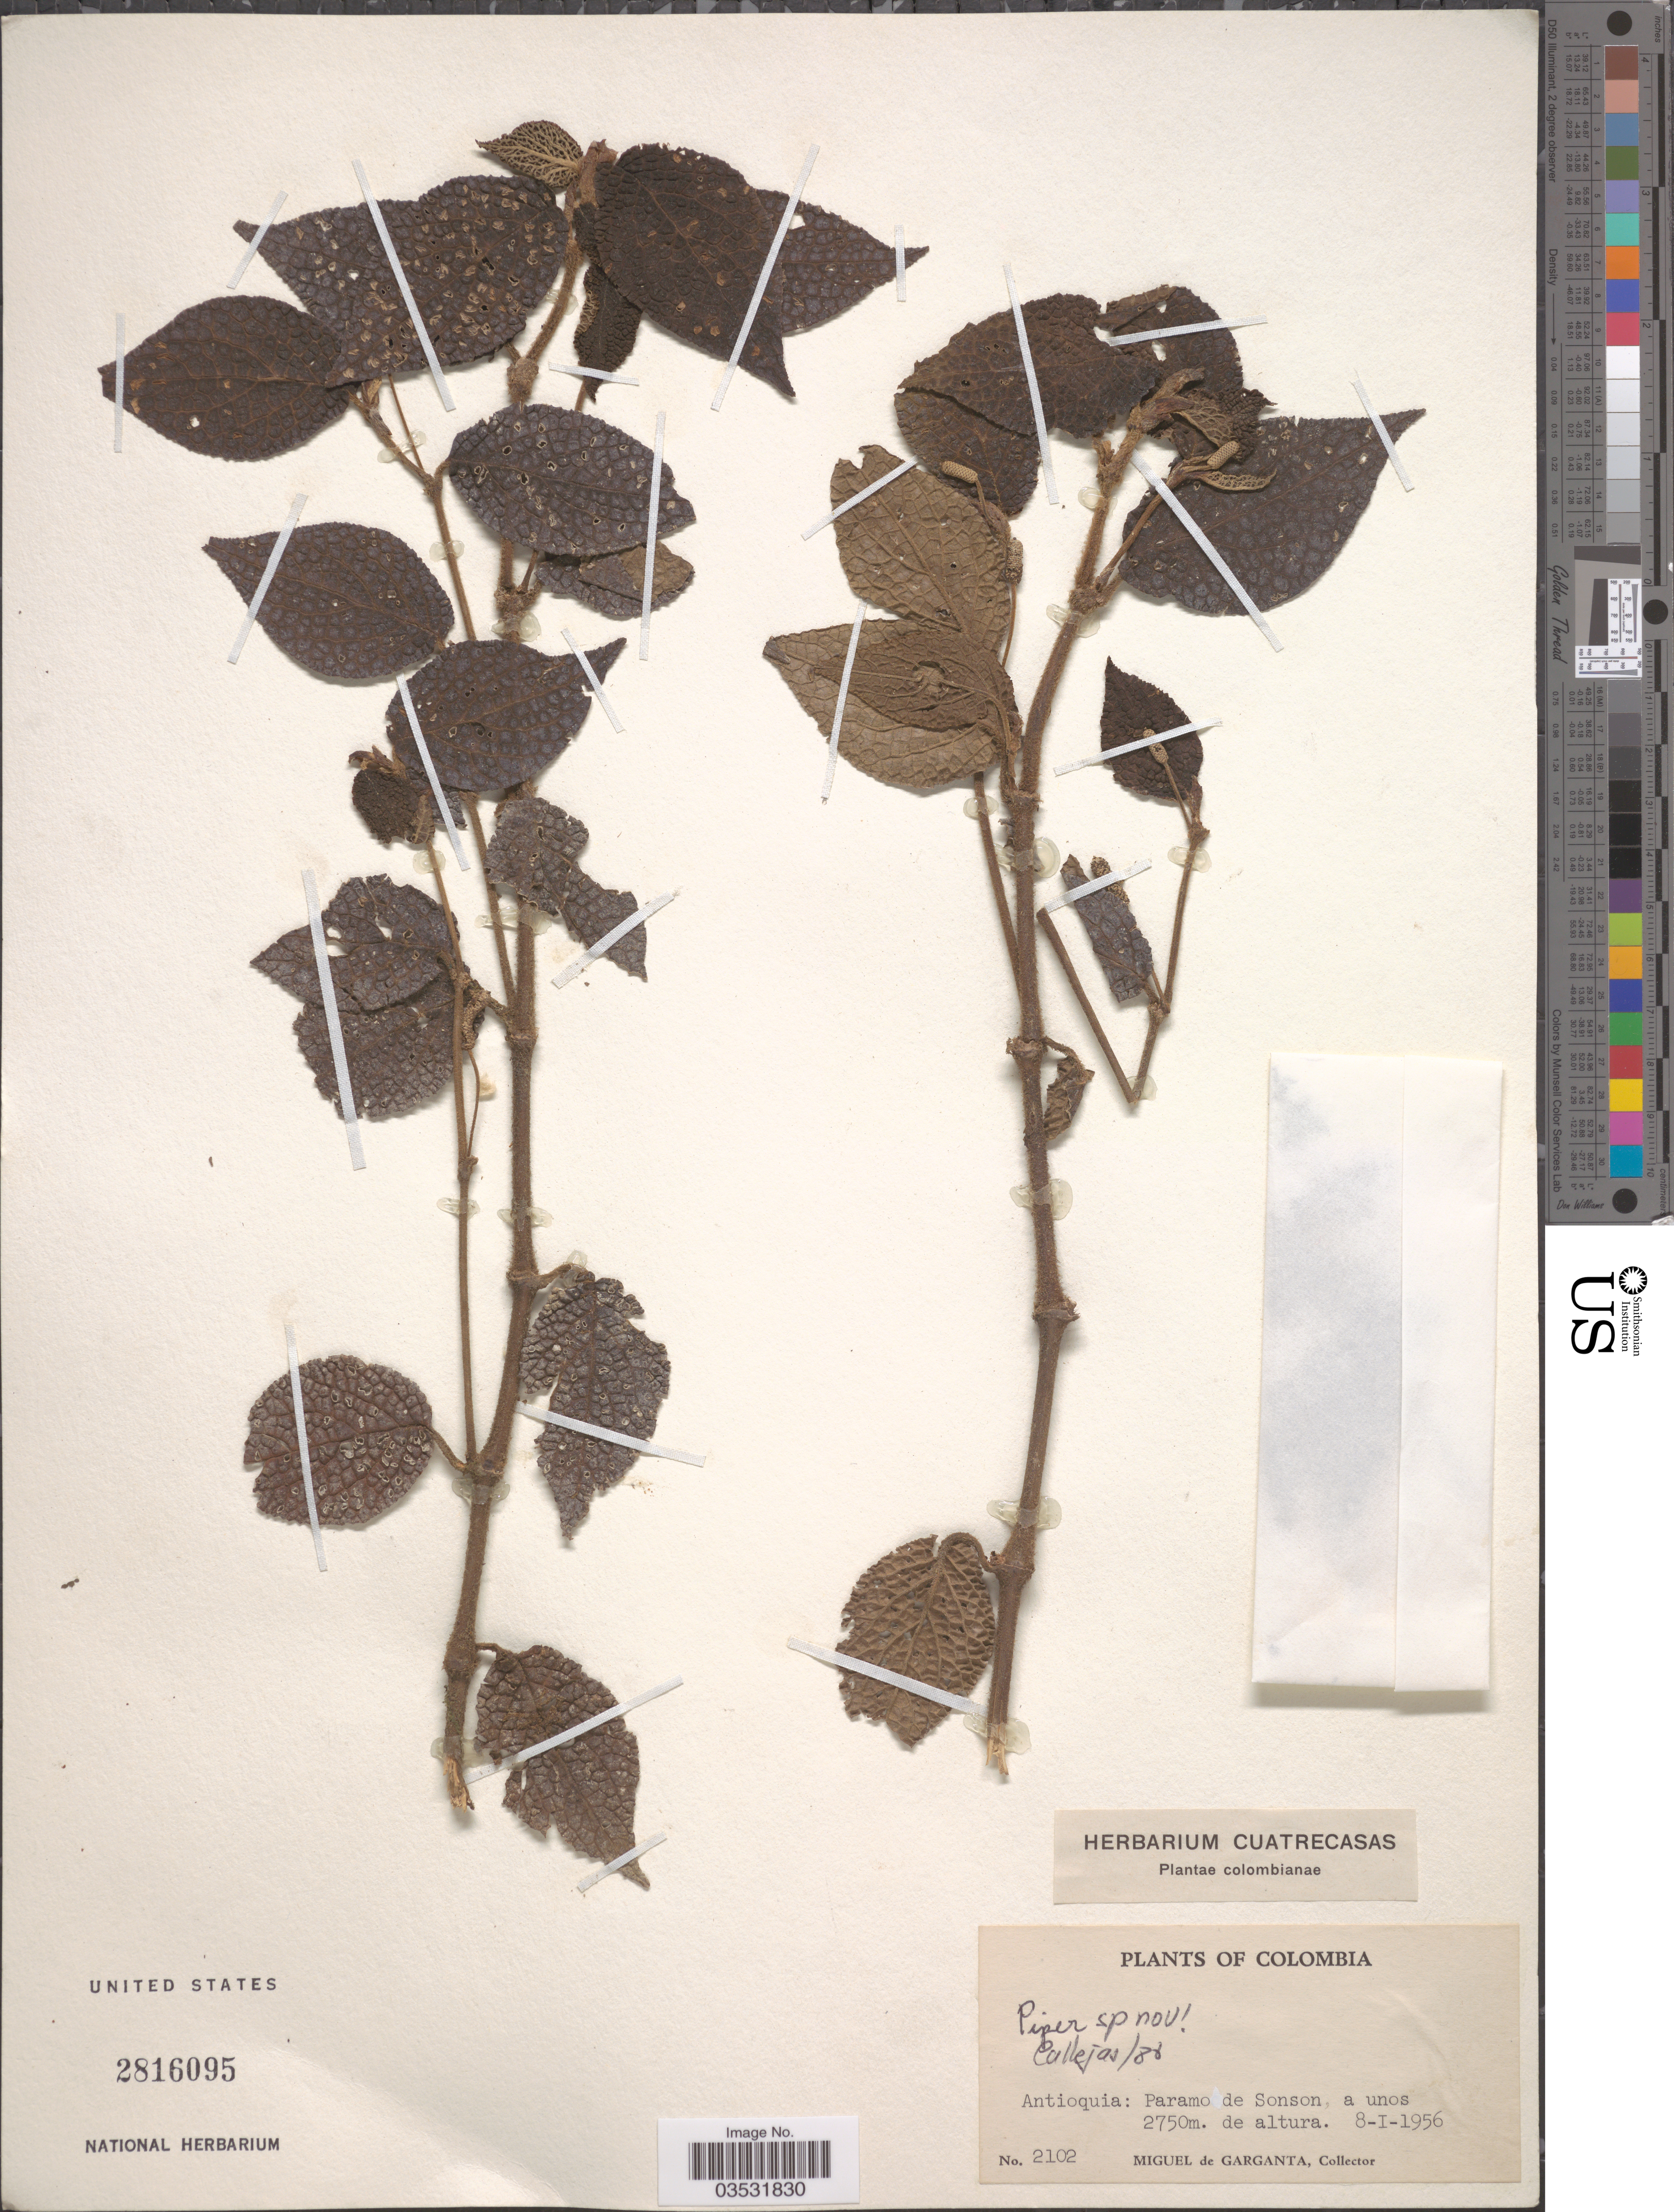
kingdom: Plantae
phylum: Tracheophyta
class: Magnoliopsida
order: Piperales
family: Piperaceae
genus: Piper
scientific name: Piper sp.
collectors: M. Garganta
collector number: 2102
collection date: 1956-01-08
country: Colombia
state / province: Antioquia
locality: Paramo de Sonson.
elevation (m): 2750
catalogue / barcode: US 2816095